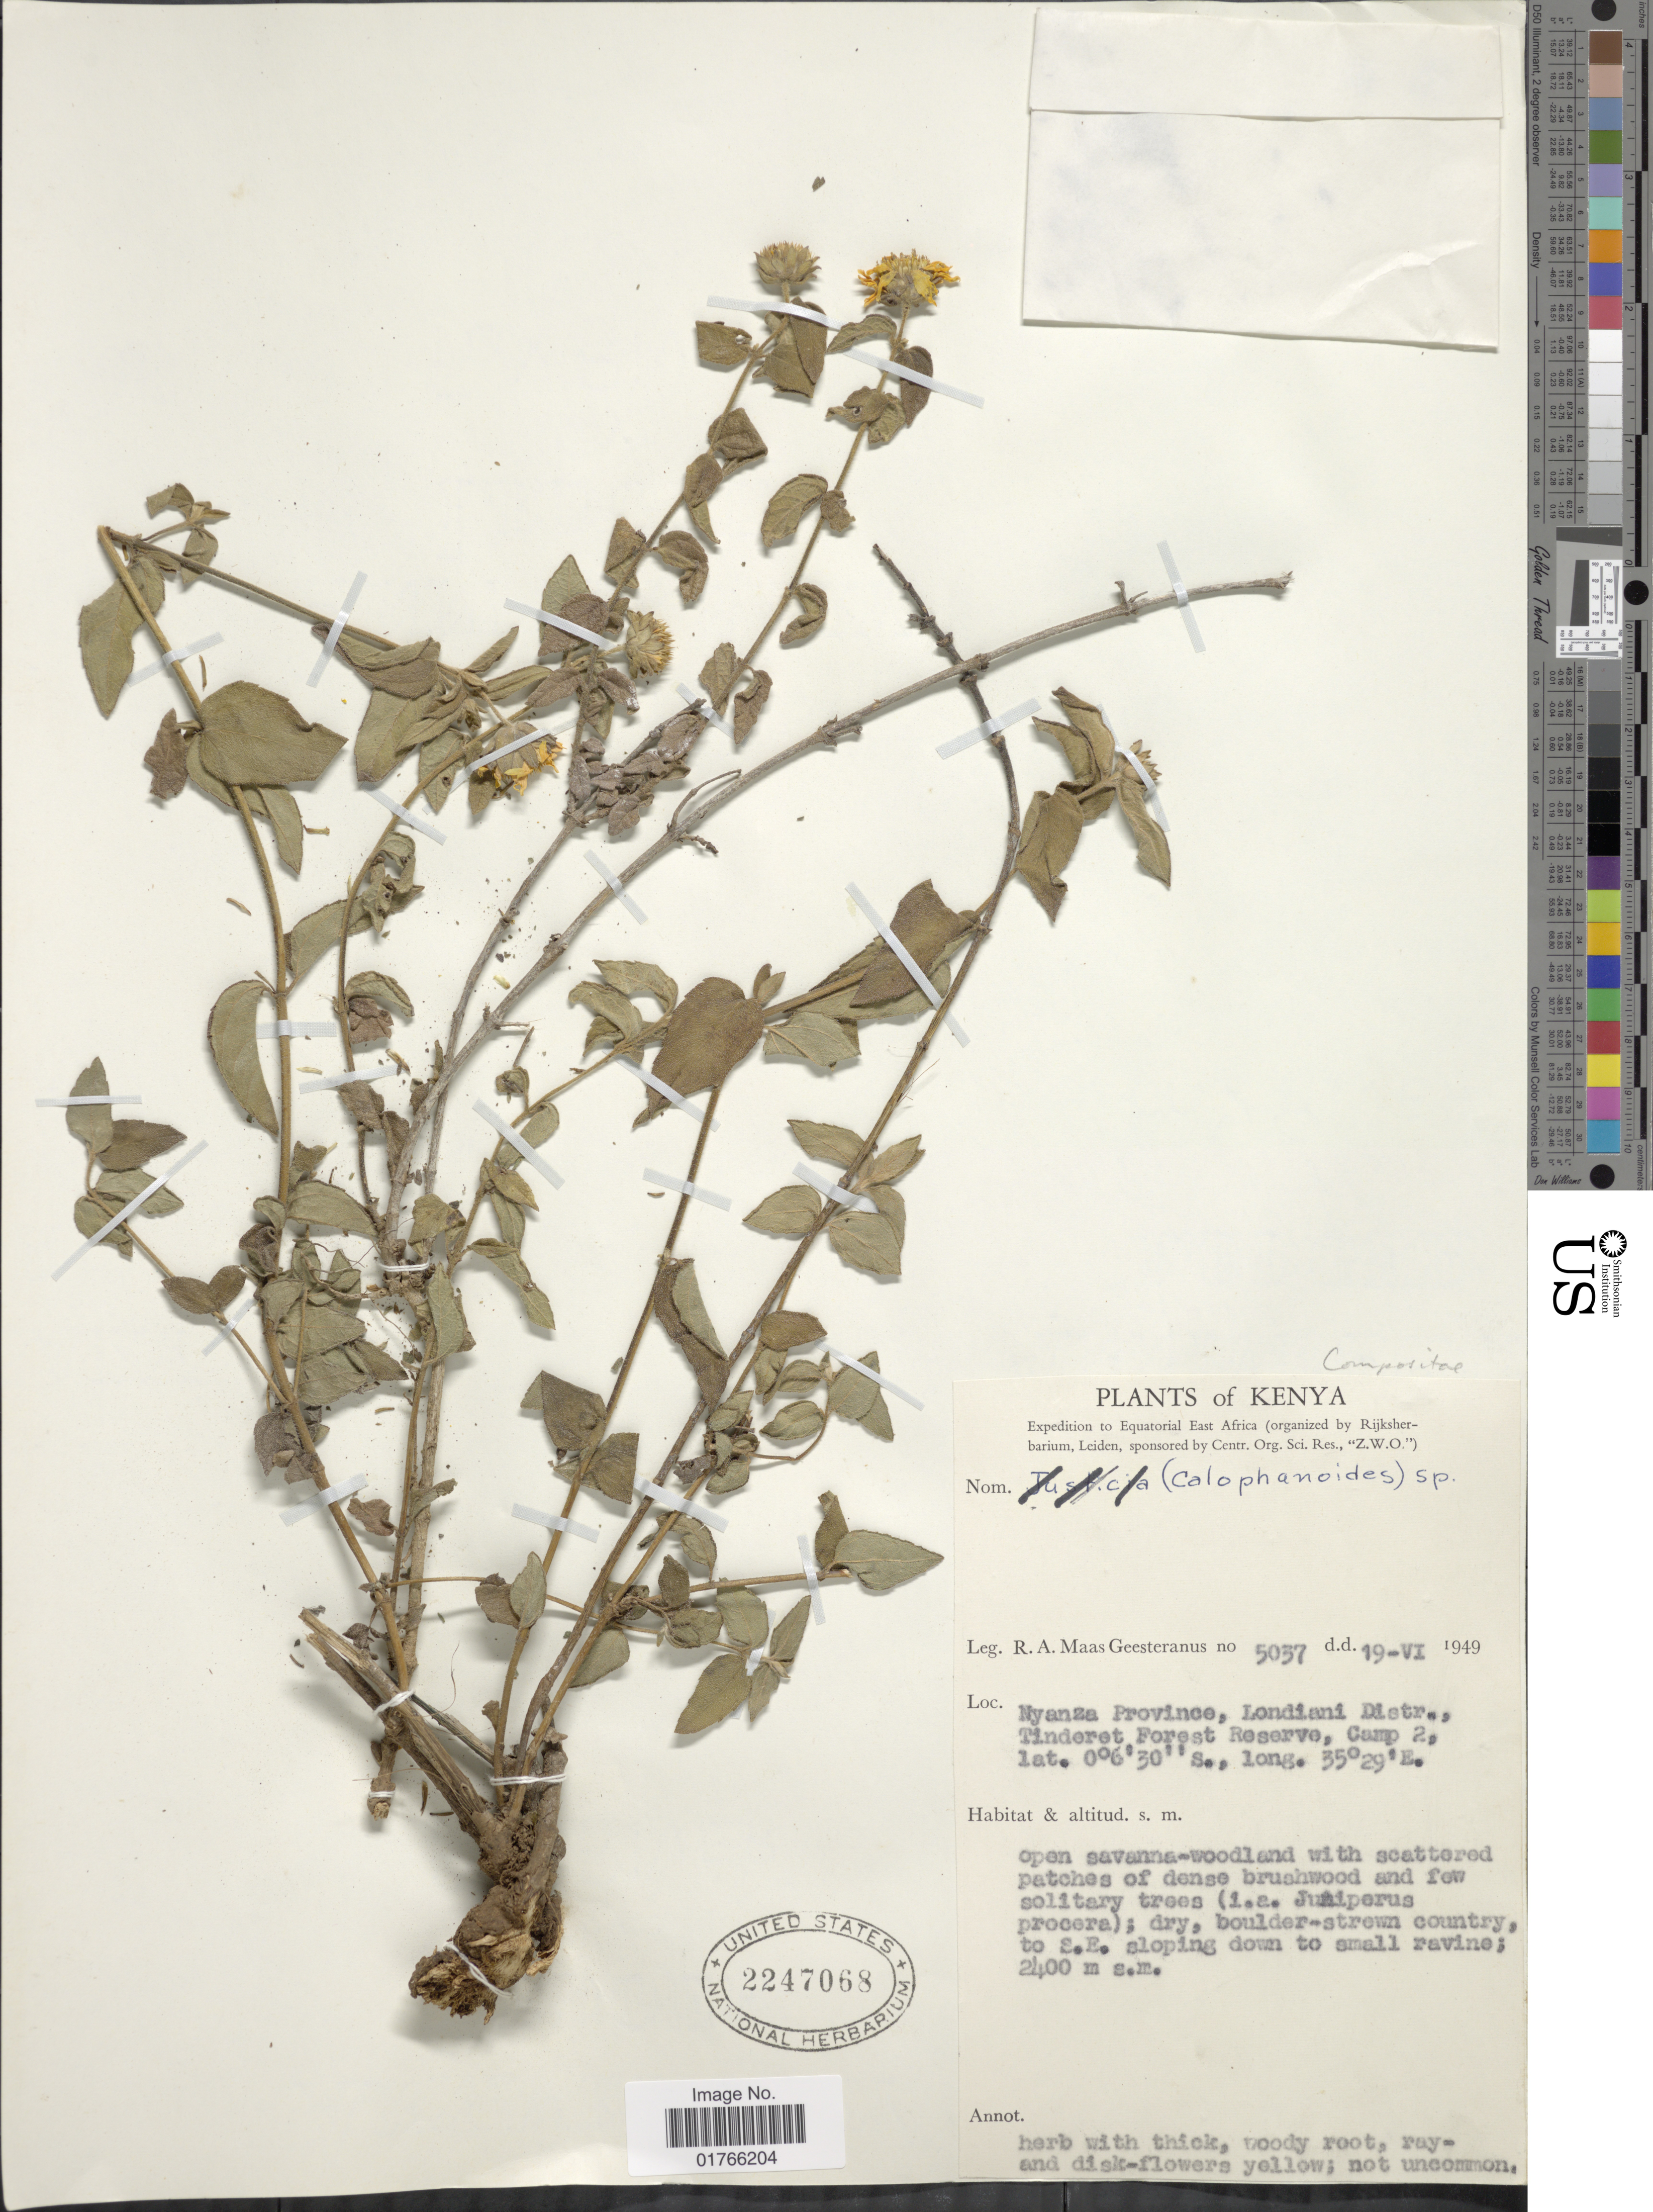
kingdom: Plantae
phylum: Tracheophyta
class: Magnoliopsida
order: Asterales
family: Asteraceae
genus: Aspilia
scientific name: Aspilia sp.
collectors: R. A. Maas Geesteranus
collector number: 5037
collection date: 1949-06-19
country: Kenya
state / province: Kericho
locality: Equatorial East Africa, Londiani Distr., Tinderet Forest Reserve, Camp 2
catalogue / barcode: US 2247068